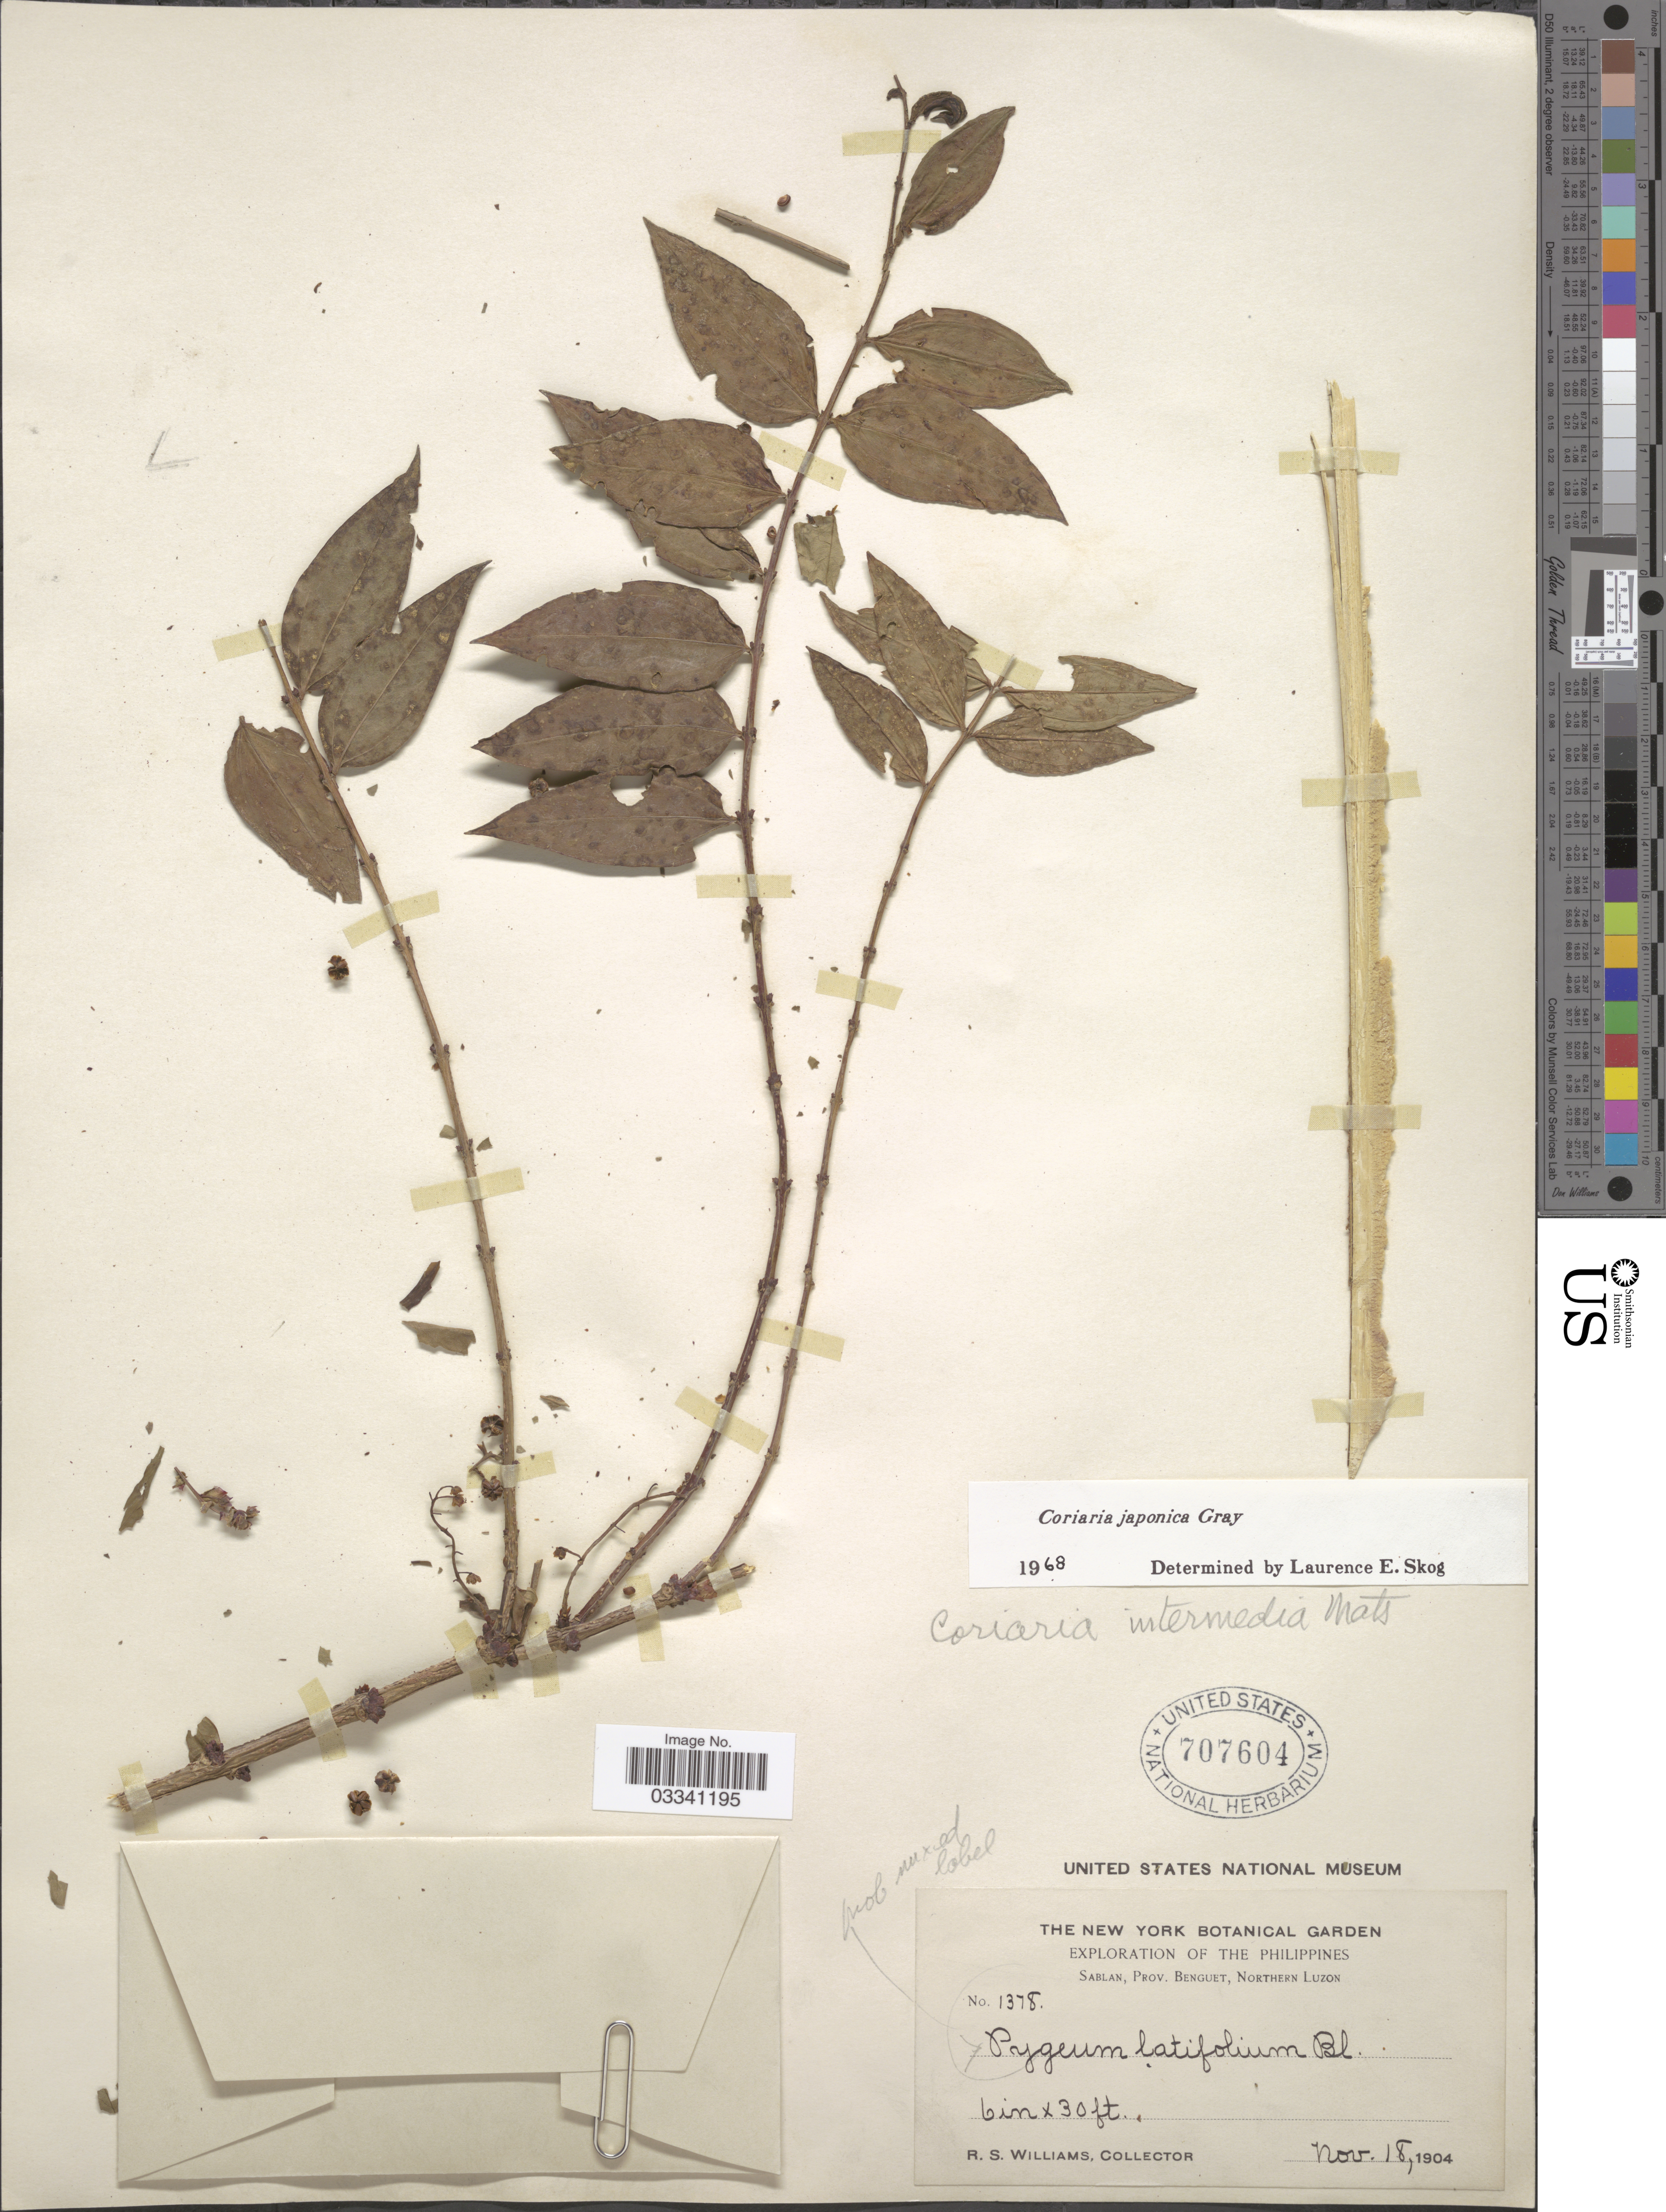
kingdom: Plantae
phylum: Tracheophyta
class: Magnoliopsida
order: Cucurbitales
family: Coriariaceae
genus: Coriaria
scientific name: Coriaria japonica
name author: A. Gray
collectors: R. S. Williams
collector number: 1378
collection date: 1904-11-18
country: Philippines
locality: Sablan, Prov. Benguet, Northern Luzon.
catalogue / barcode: US 707604